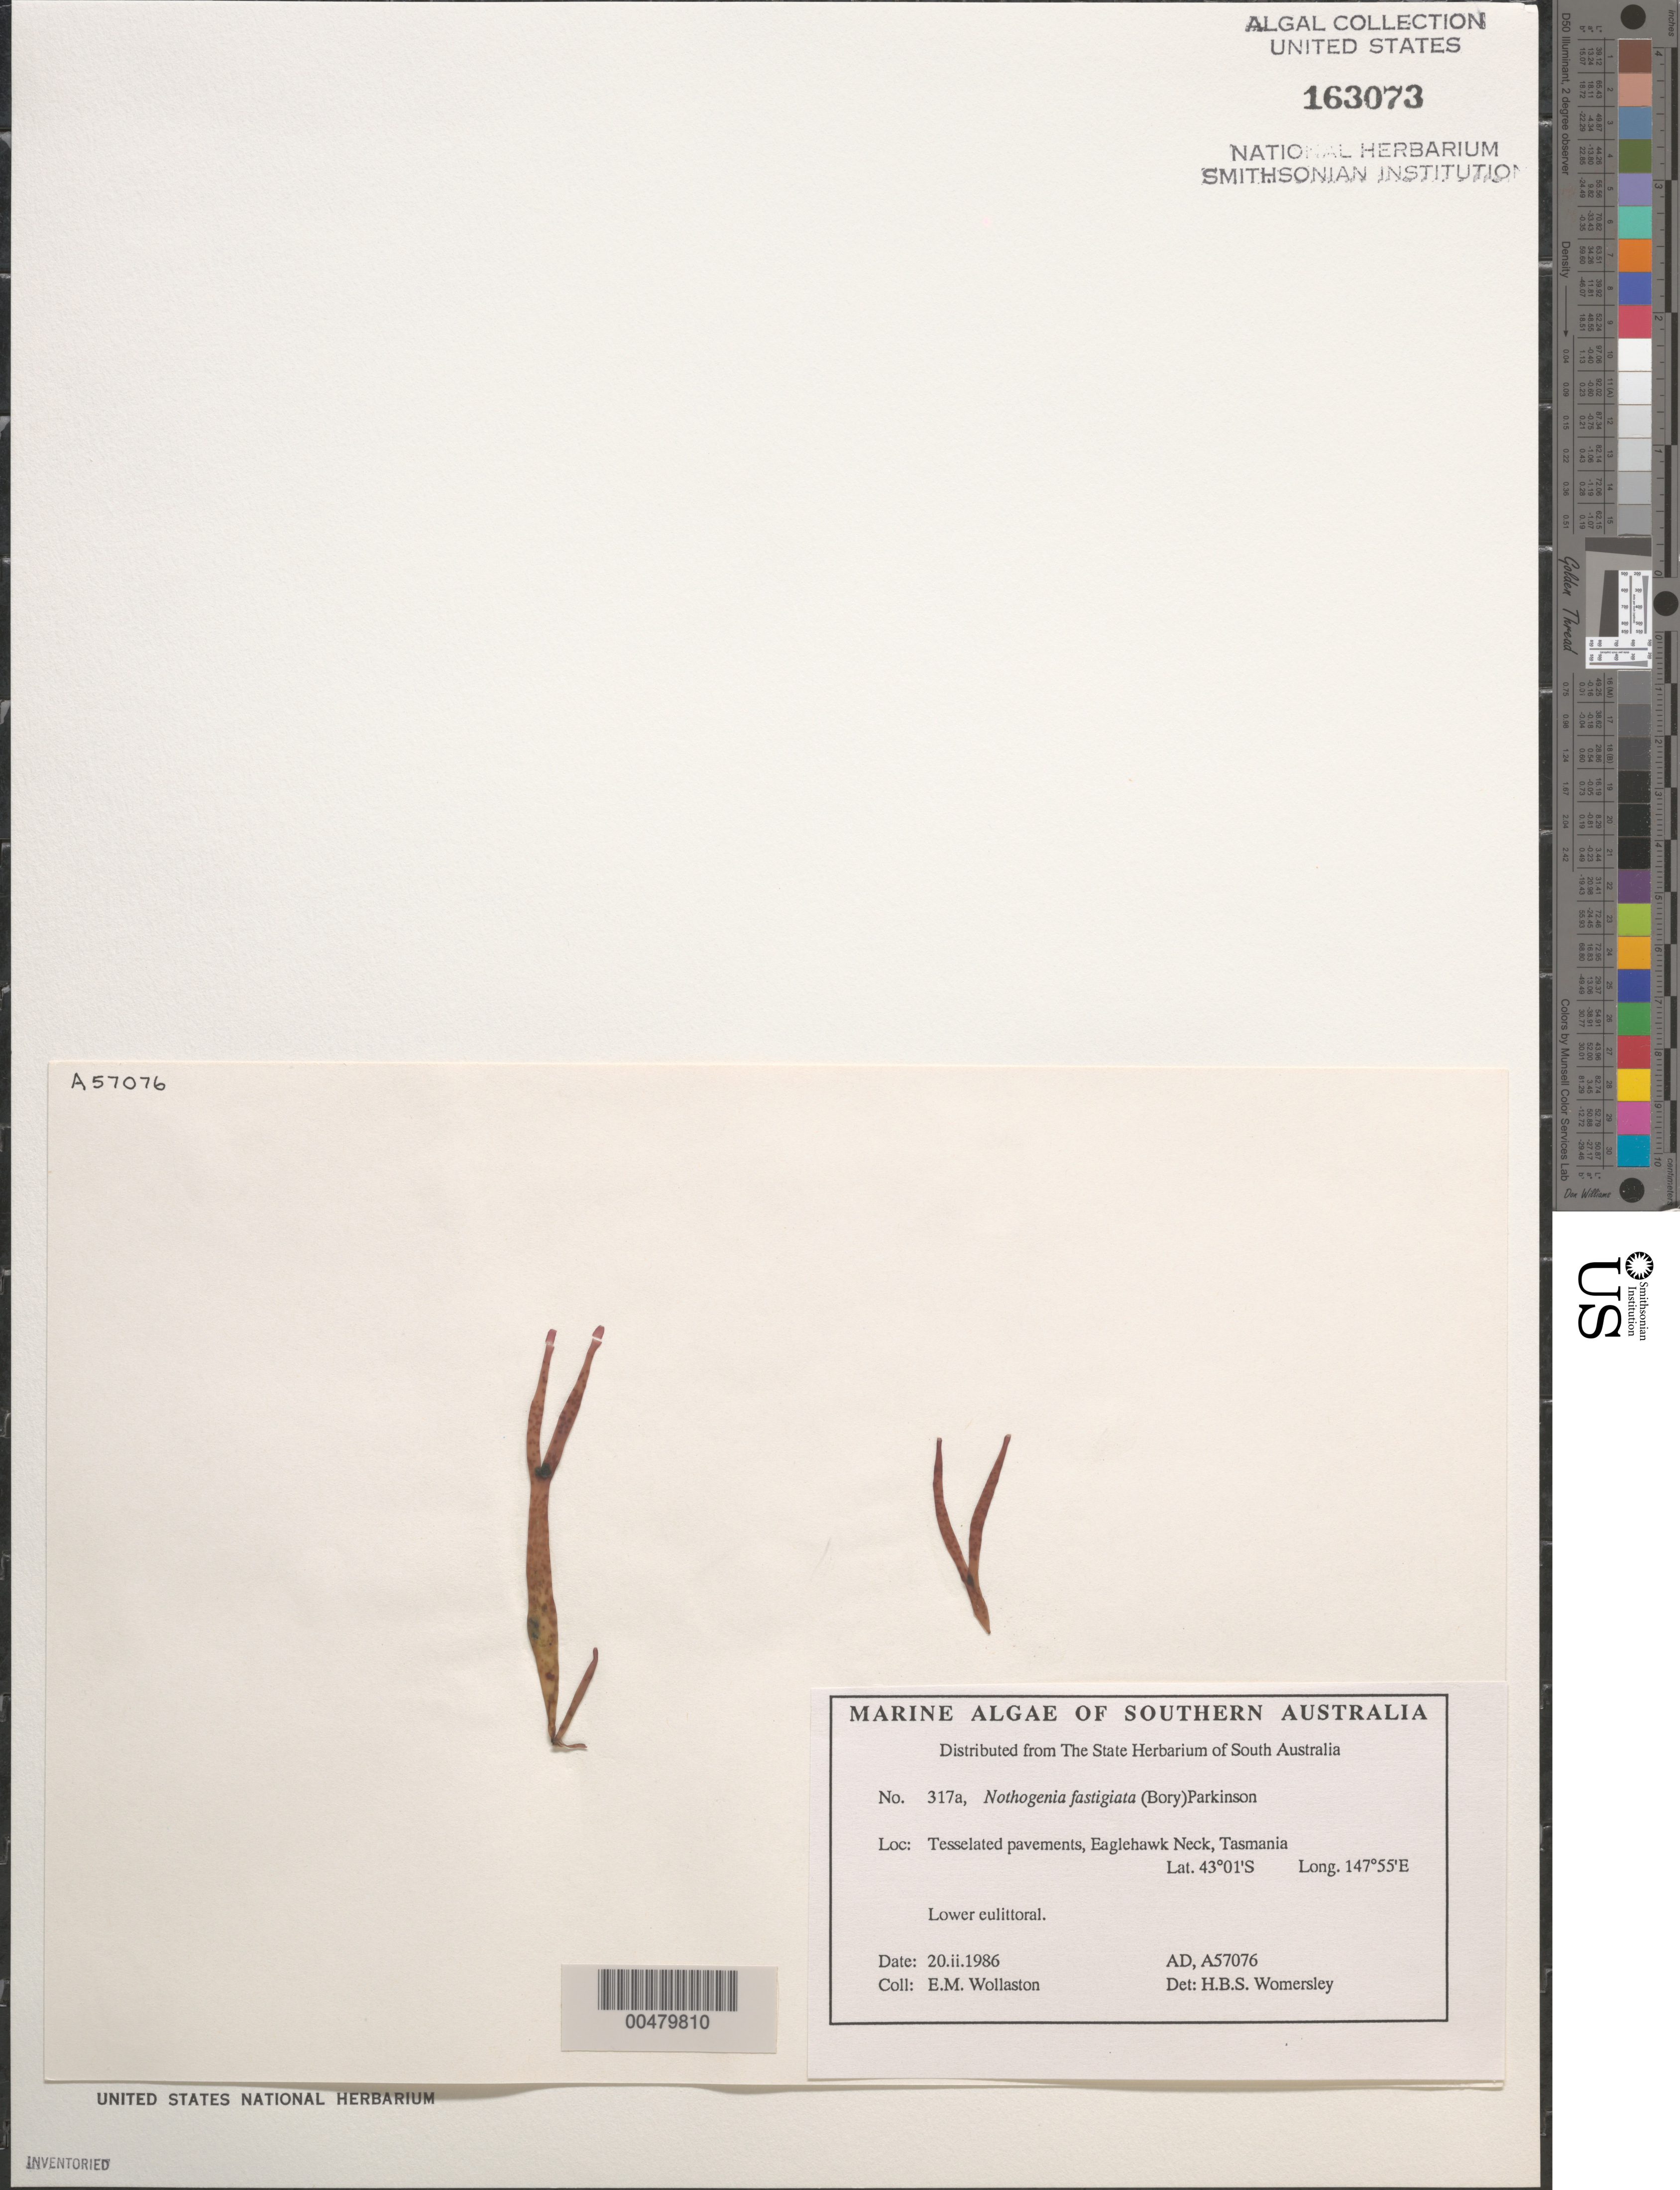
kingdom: Plantae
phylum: Rhodophyta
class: Florideophyceae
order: Nemaliales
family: Scinaiaceae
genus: Nothogenia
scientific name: Nothogenia fastigiata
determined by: Womersley, H. B. S.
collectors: E. Wollaston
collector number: Ad A57076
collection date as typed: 20 Feb 1986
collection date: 1986-02-20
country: Australia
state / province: Tasmania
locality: Tesselated pavements, eaglehawk neck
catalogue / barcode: US 163073